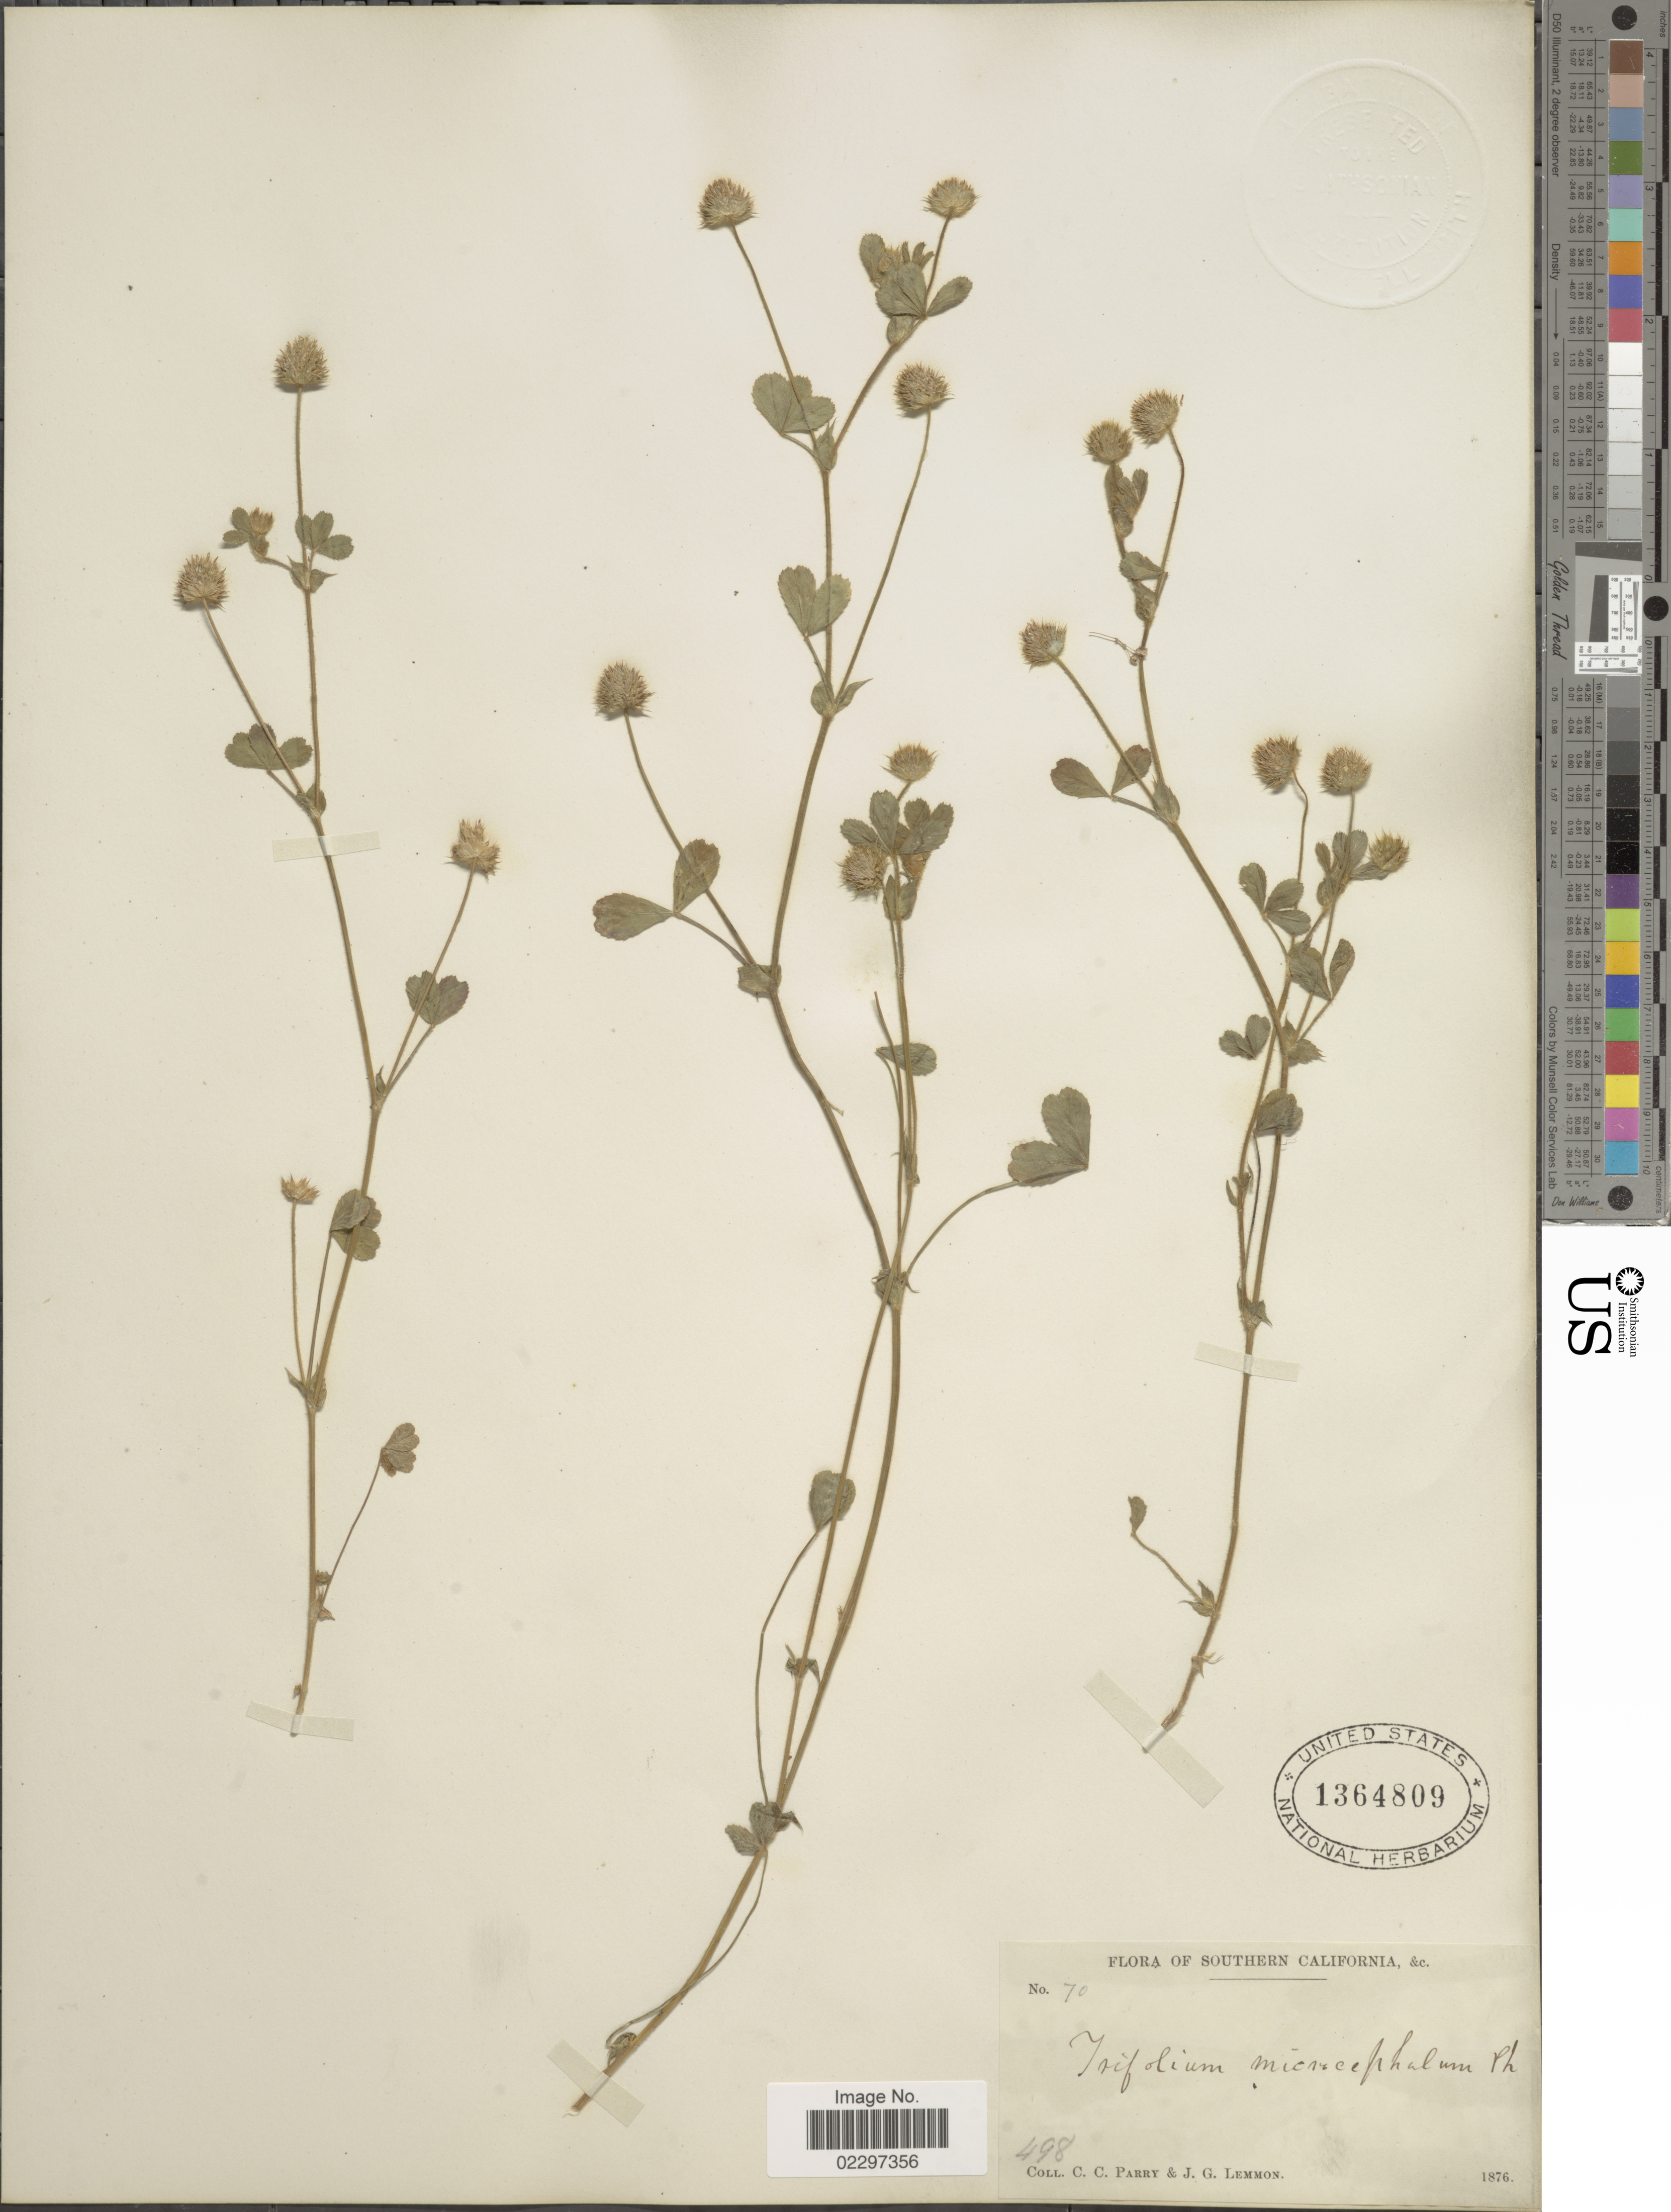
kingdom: Plantae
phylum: Tracheophyta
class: Magnoliopsida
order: Fabales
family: Fabaceae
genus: Trifolium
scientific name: Trifolium microcephalum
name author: Pursh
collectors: C. C. Parry & J. Lemmon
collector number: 70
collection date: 1876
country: United States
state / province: California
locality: Southern California, &c.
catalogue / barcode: US 1364809